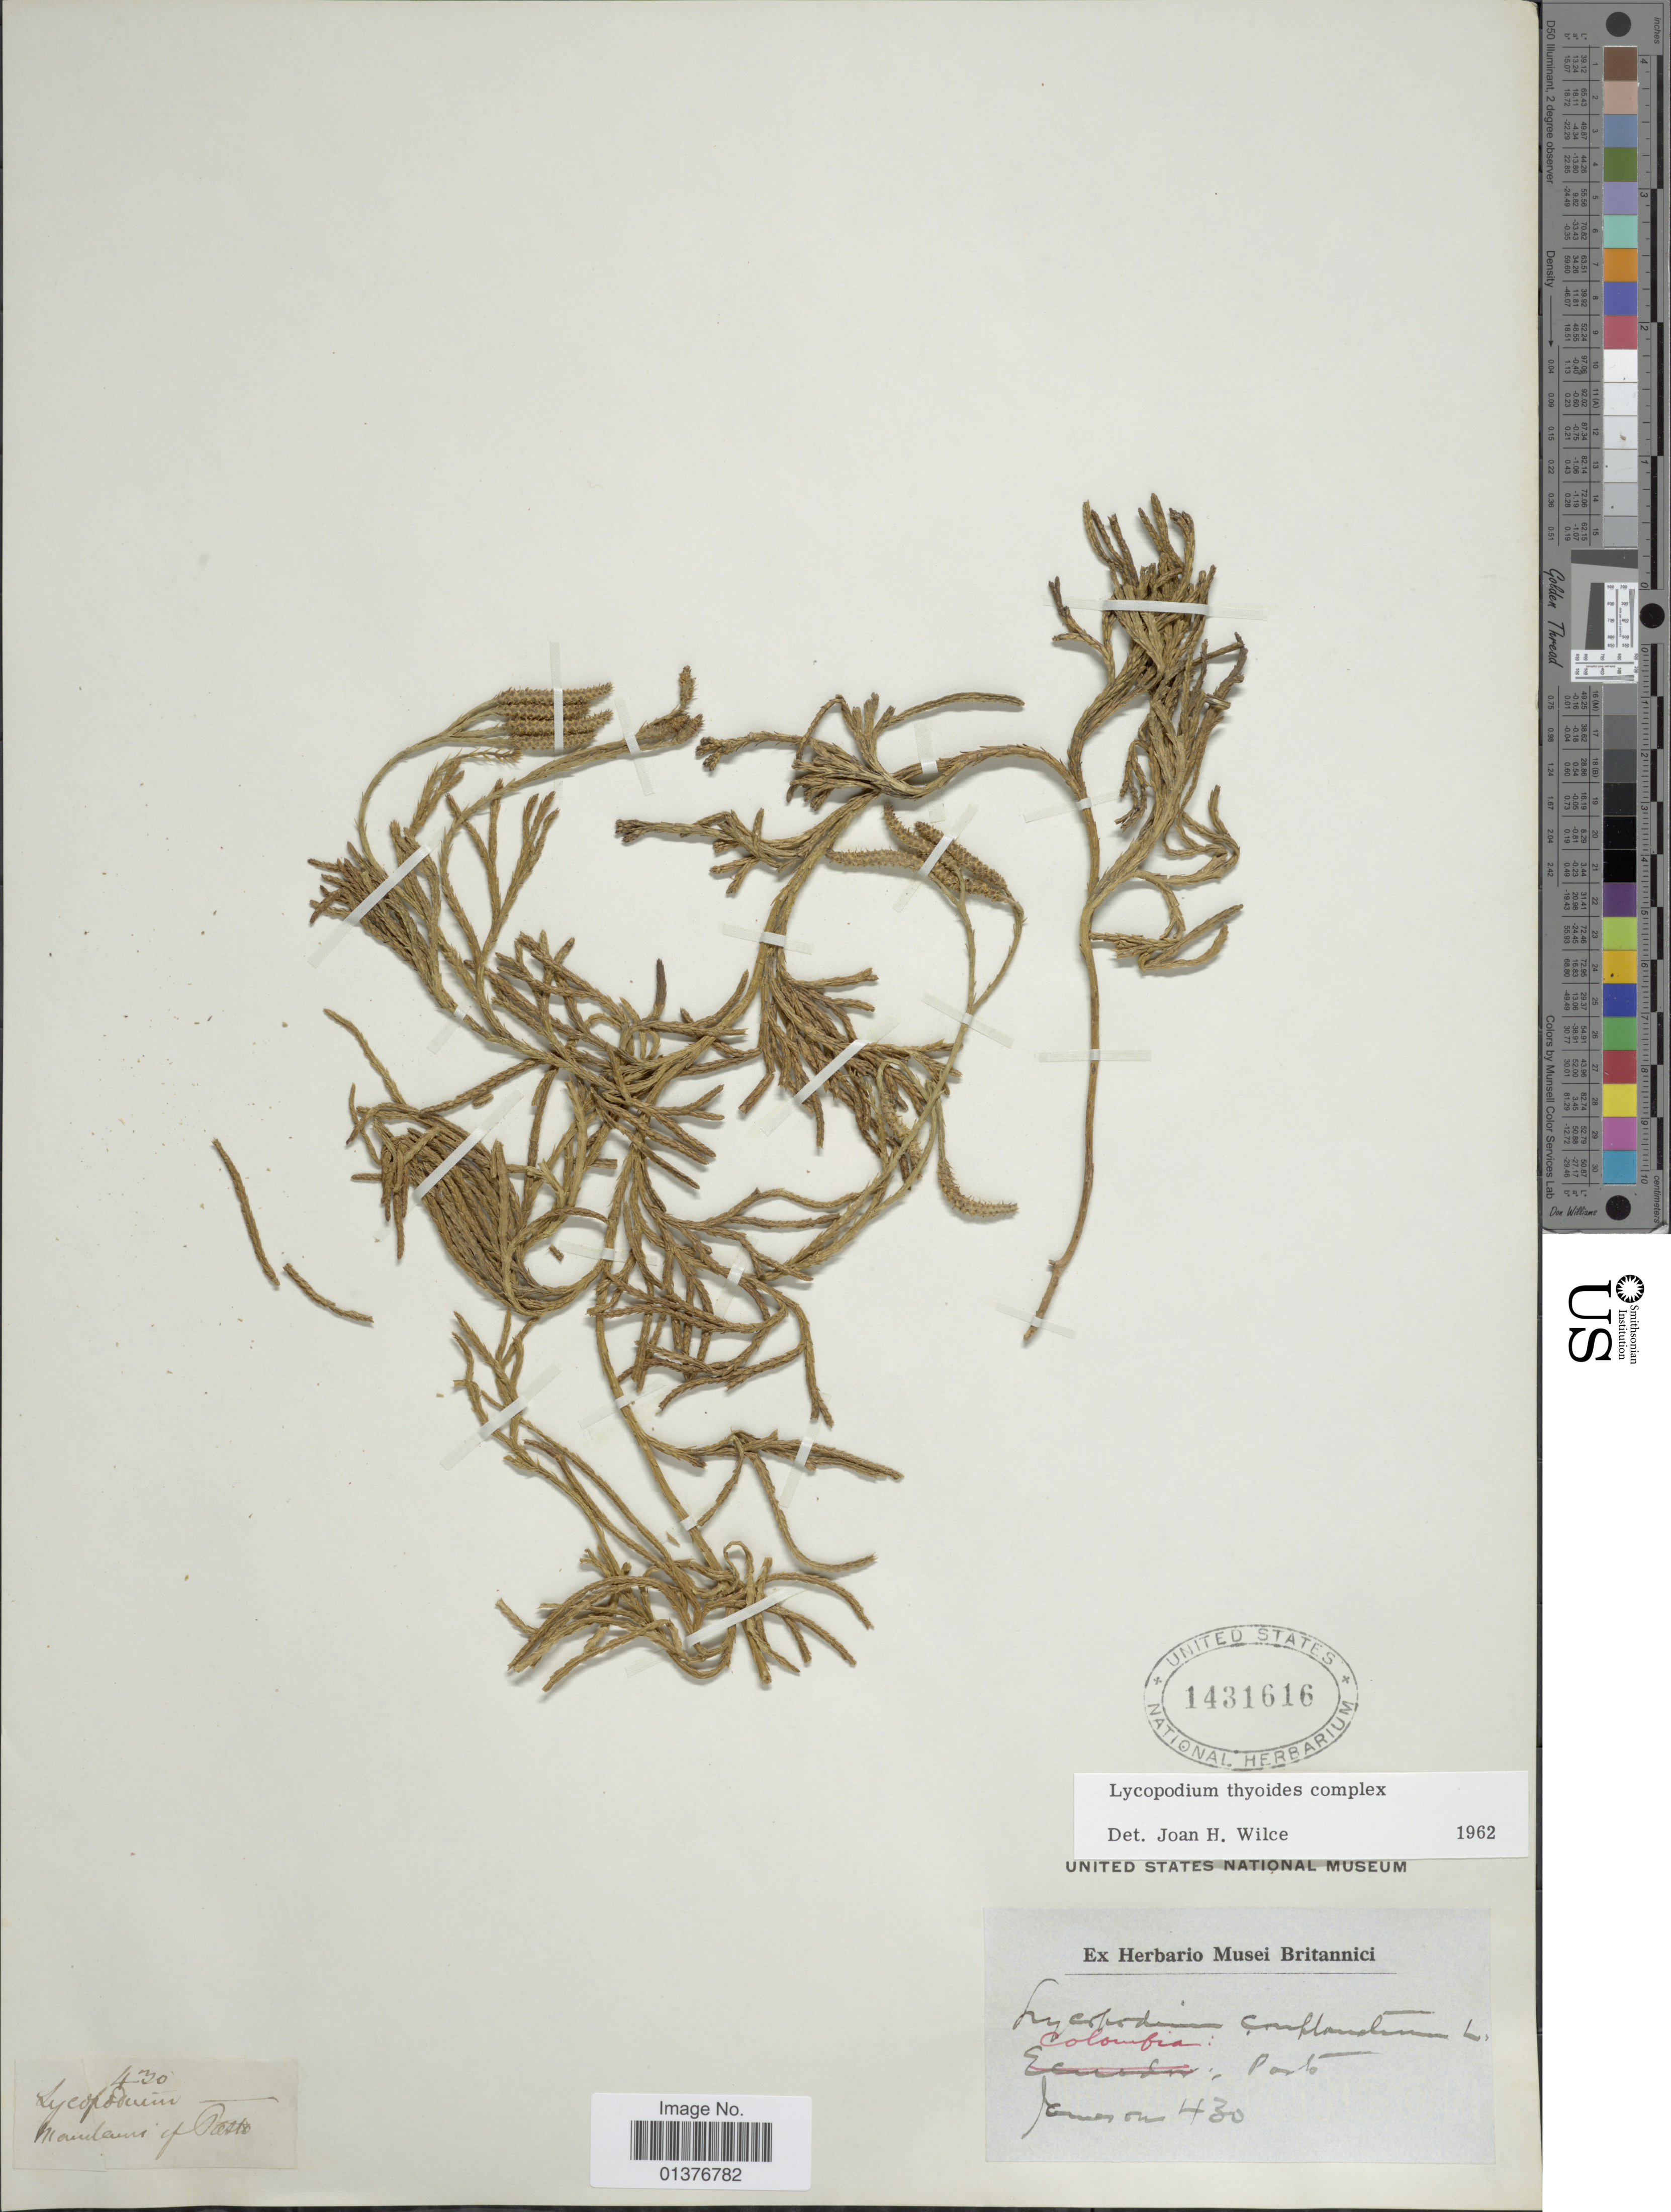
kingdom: Plantae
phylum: Tracheophyta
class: Lycopodiopsida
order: Lycopodiales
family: Lycopodiaceae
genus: Diphasiastrum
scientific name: Diphasiastrum thyoides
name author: (Humb. & Bonpl. ex Willd.) Holub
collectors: -. Cameron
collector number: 430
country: Colombia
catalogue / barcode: US 1431616